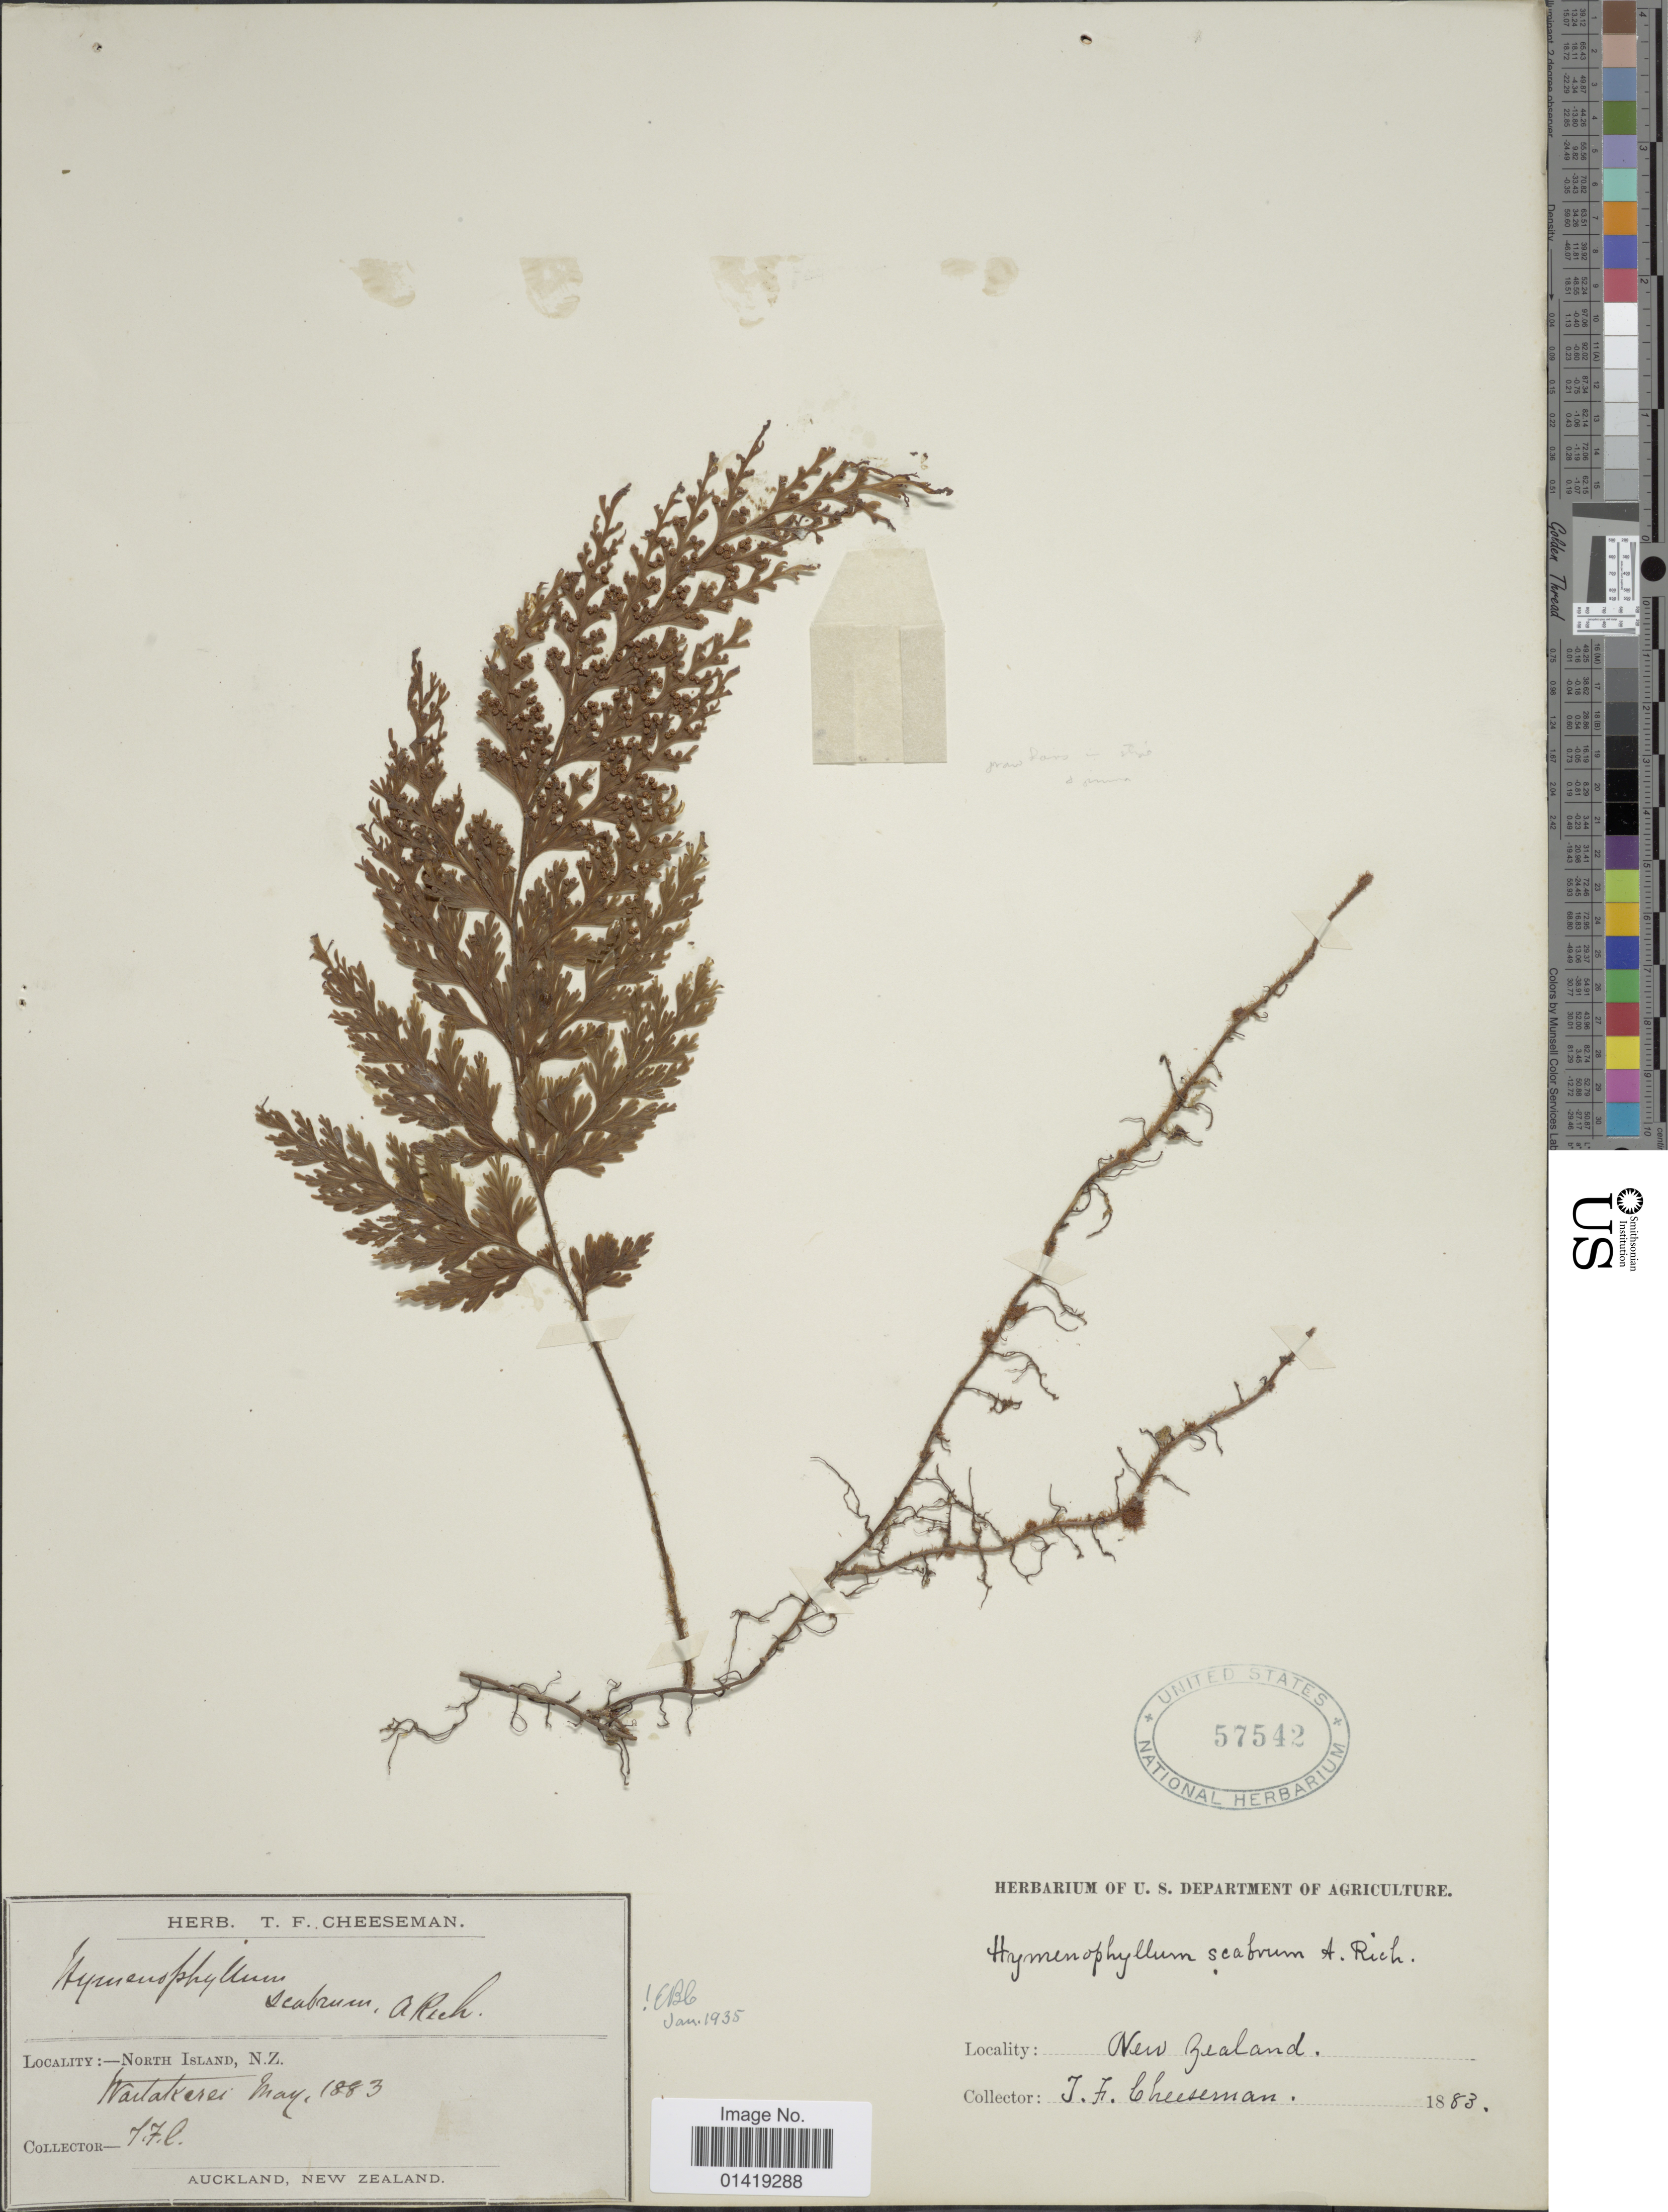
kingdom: Plantae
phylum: Tracheophyta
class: Polypodiopsida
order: Hymenophyllales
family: Hymenophyllaceae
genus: Hymenophyllum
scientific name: Hymenophyllum scabrum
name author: A. Rich.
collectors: T. F. Cheeseman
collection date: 1883-05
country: New Zealand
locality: North Island N.Z. Waitakerei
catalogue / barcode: US 57542